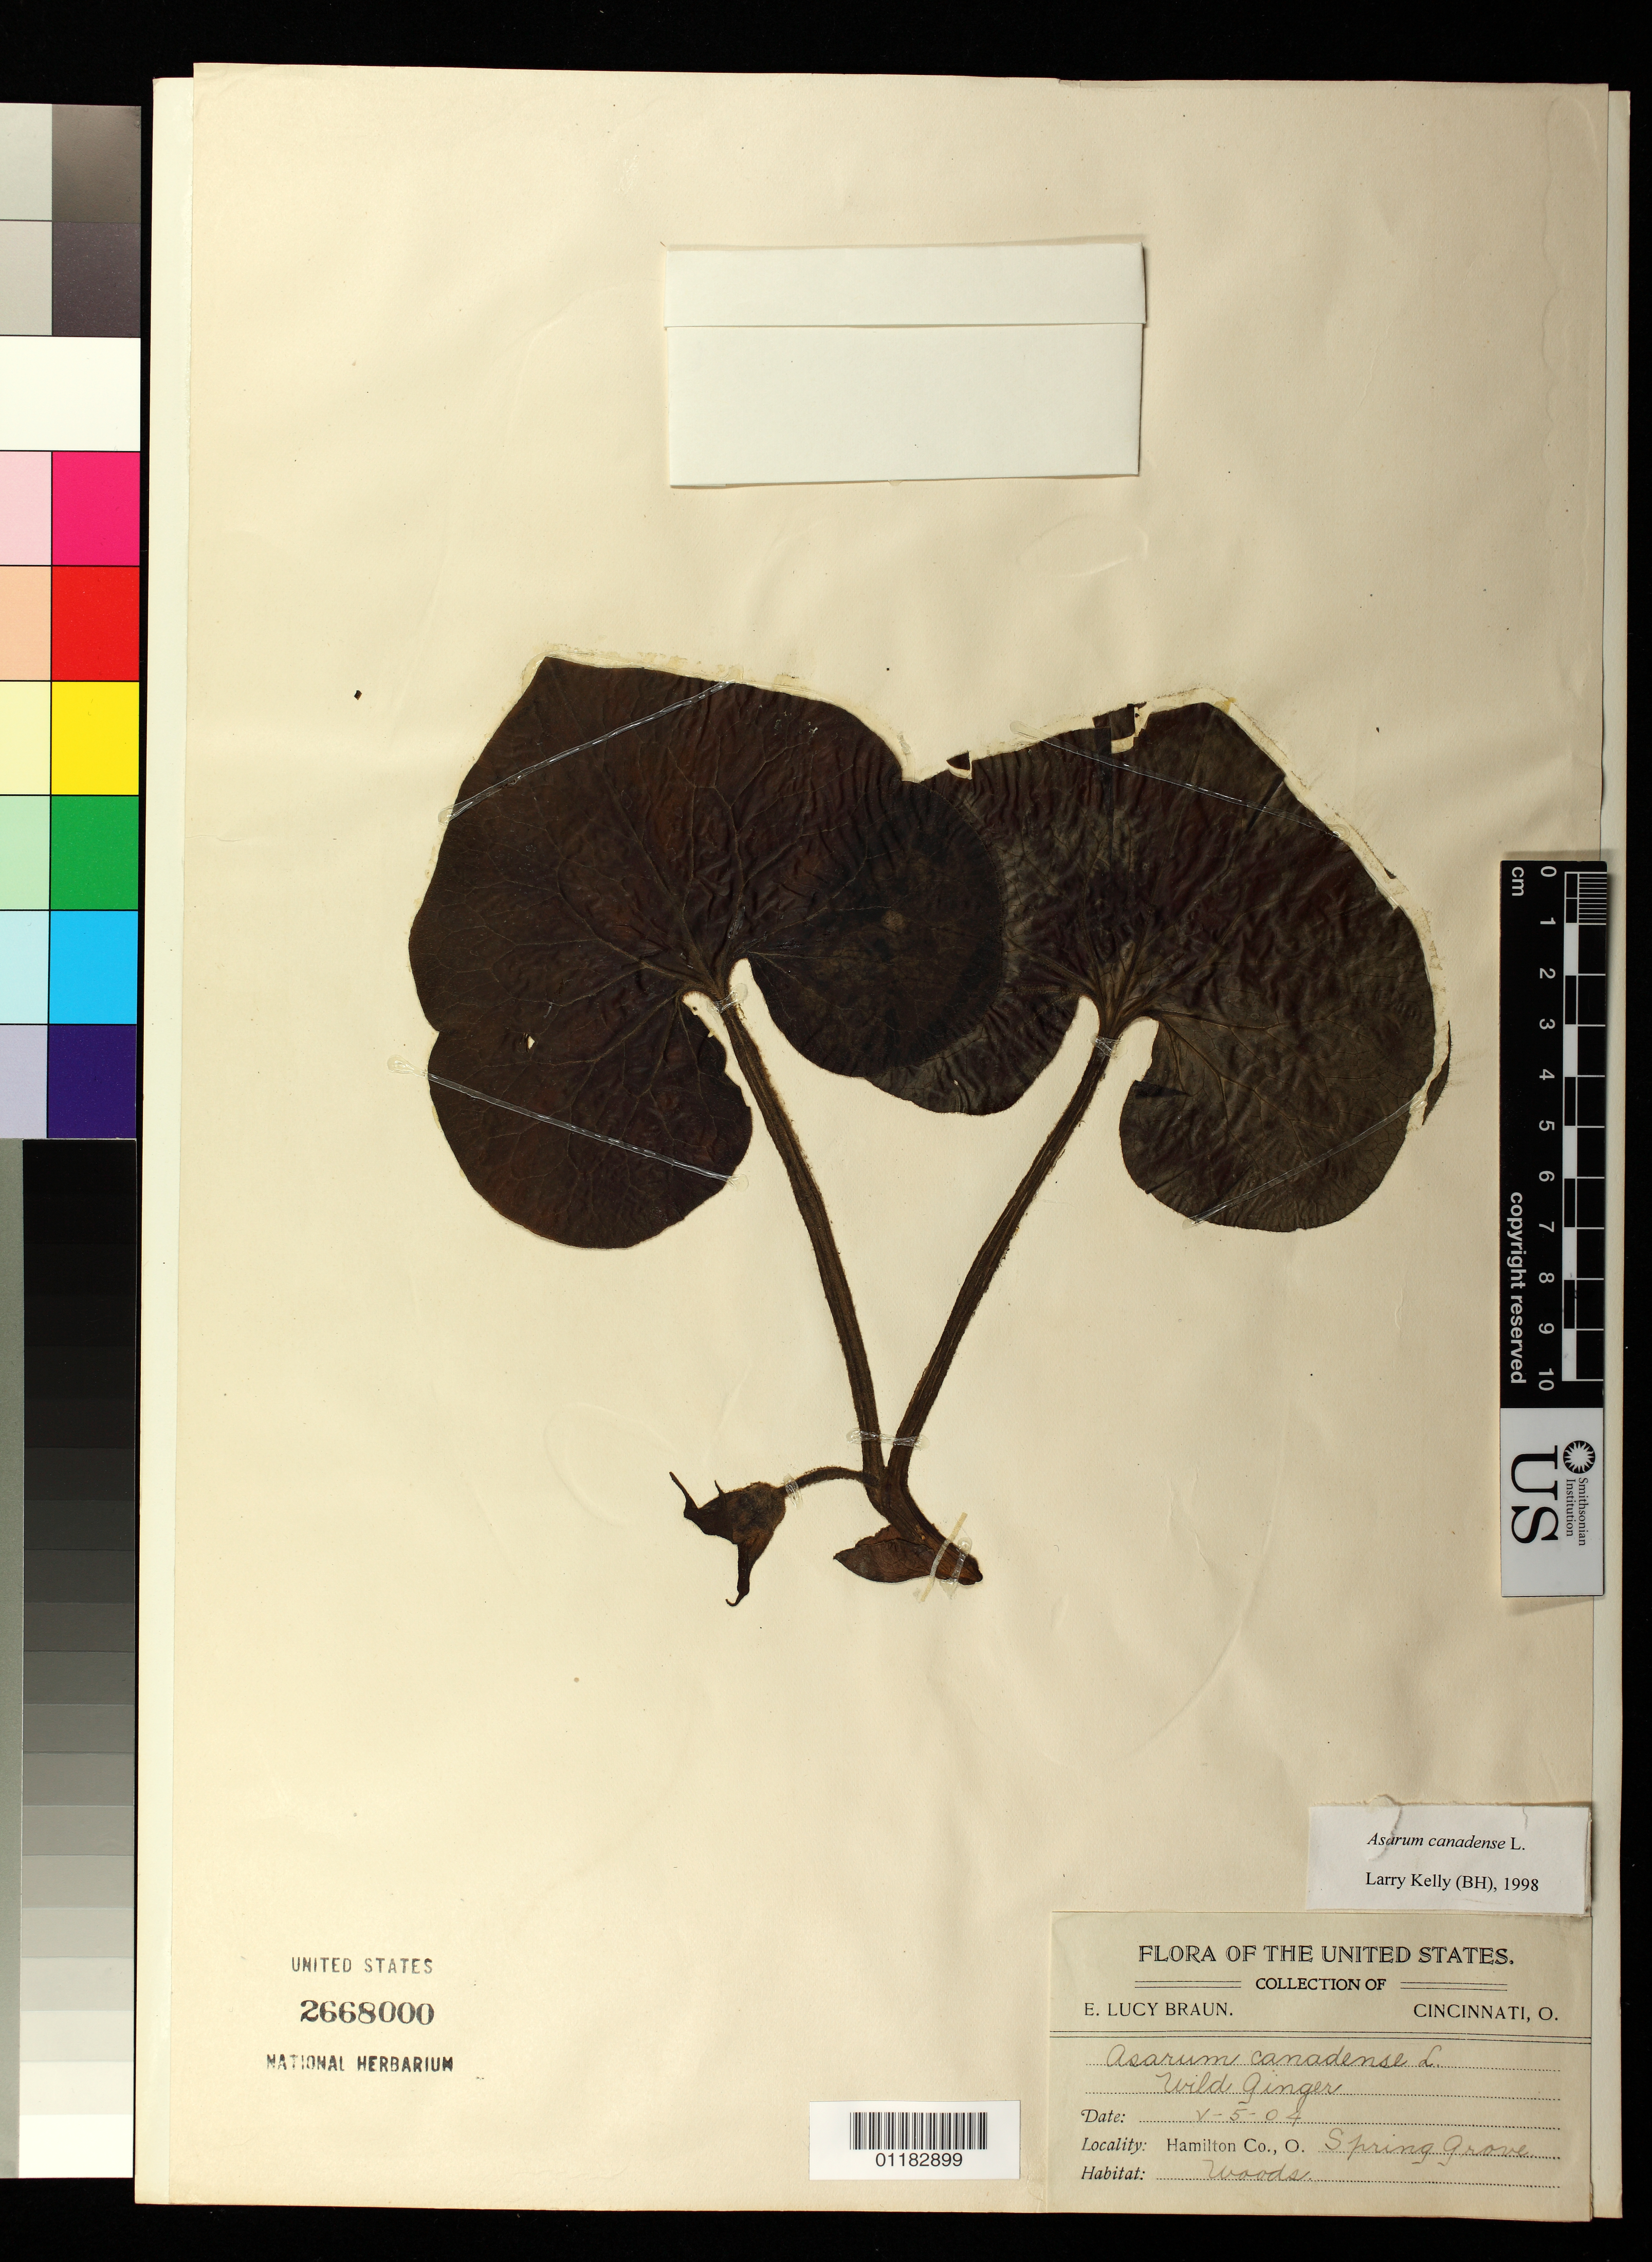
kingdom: Plantae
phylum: Tracheophyta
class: Magnoliopsida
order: Piperales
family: Aristolochiaceae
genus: Asarum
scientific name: Asarum canadense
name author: L.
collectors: E. L. Braun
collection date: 1904-05-05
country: United States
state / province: Ohio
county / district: Hamilton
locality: Spring Grove, Hamilton County.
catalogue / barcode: US 2668000